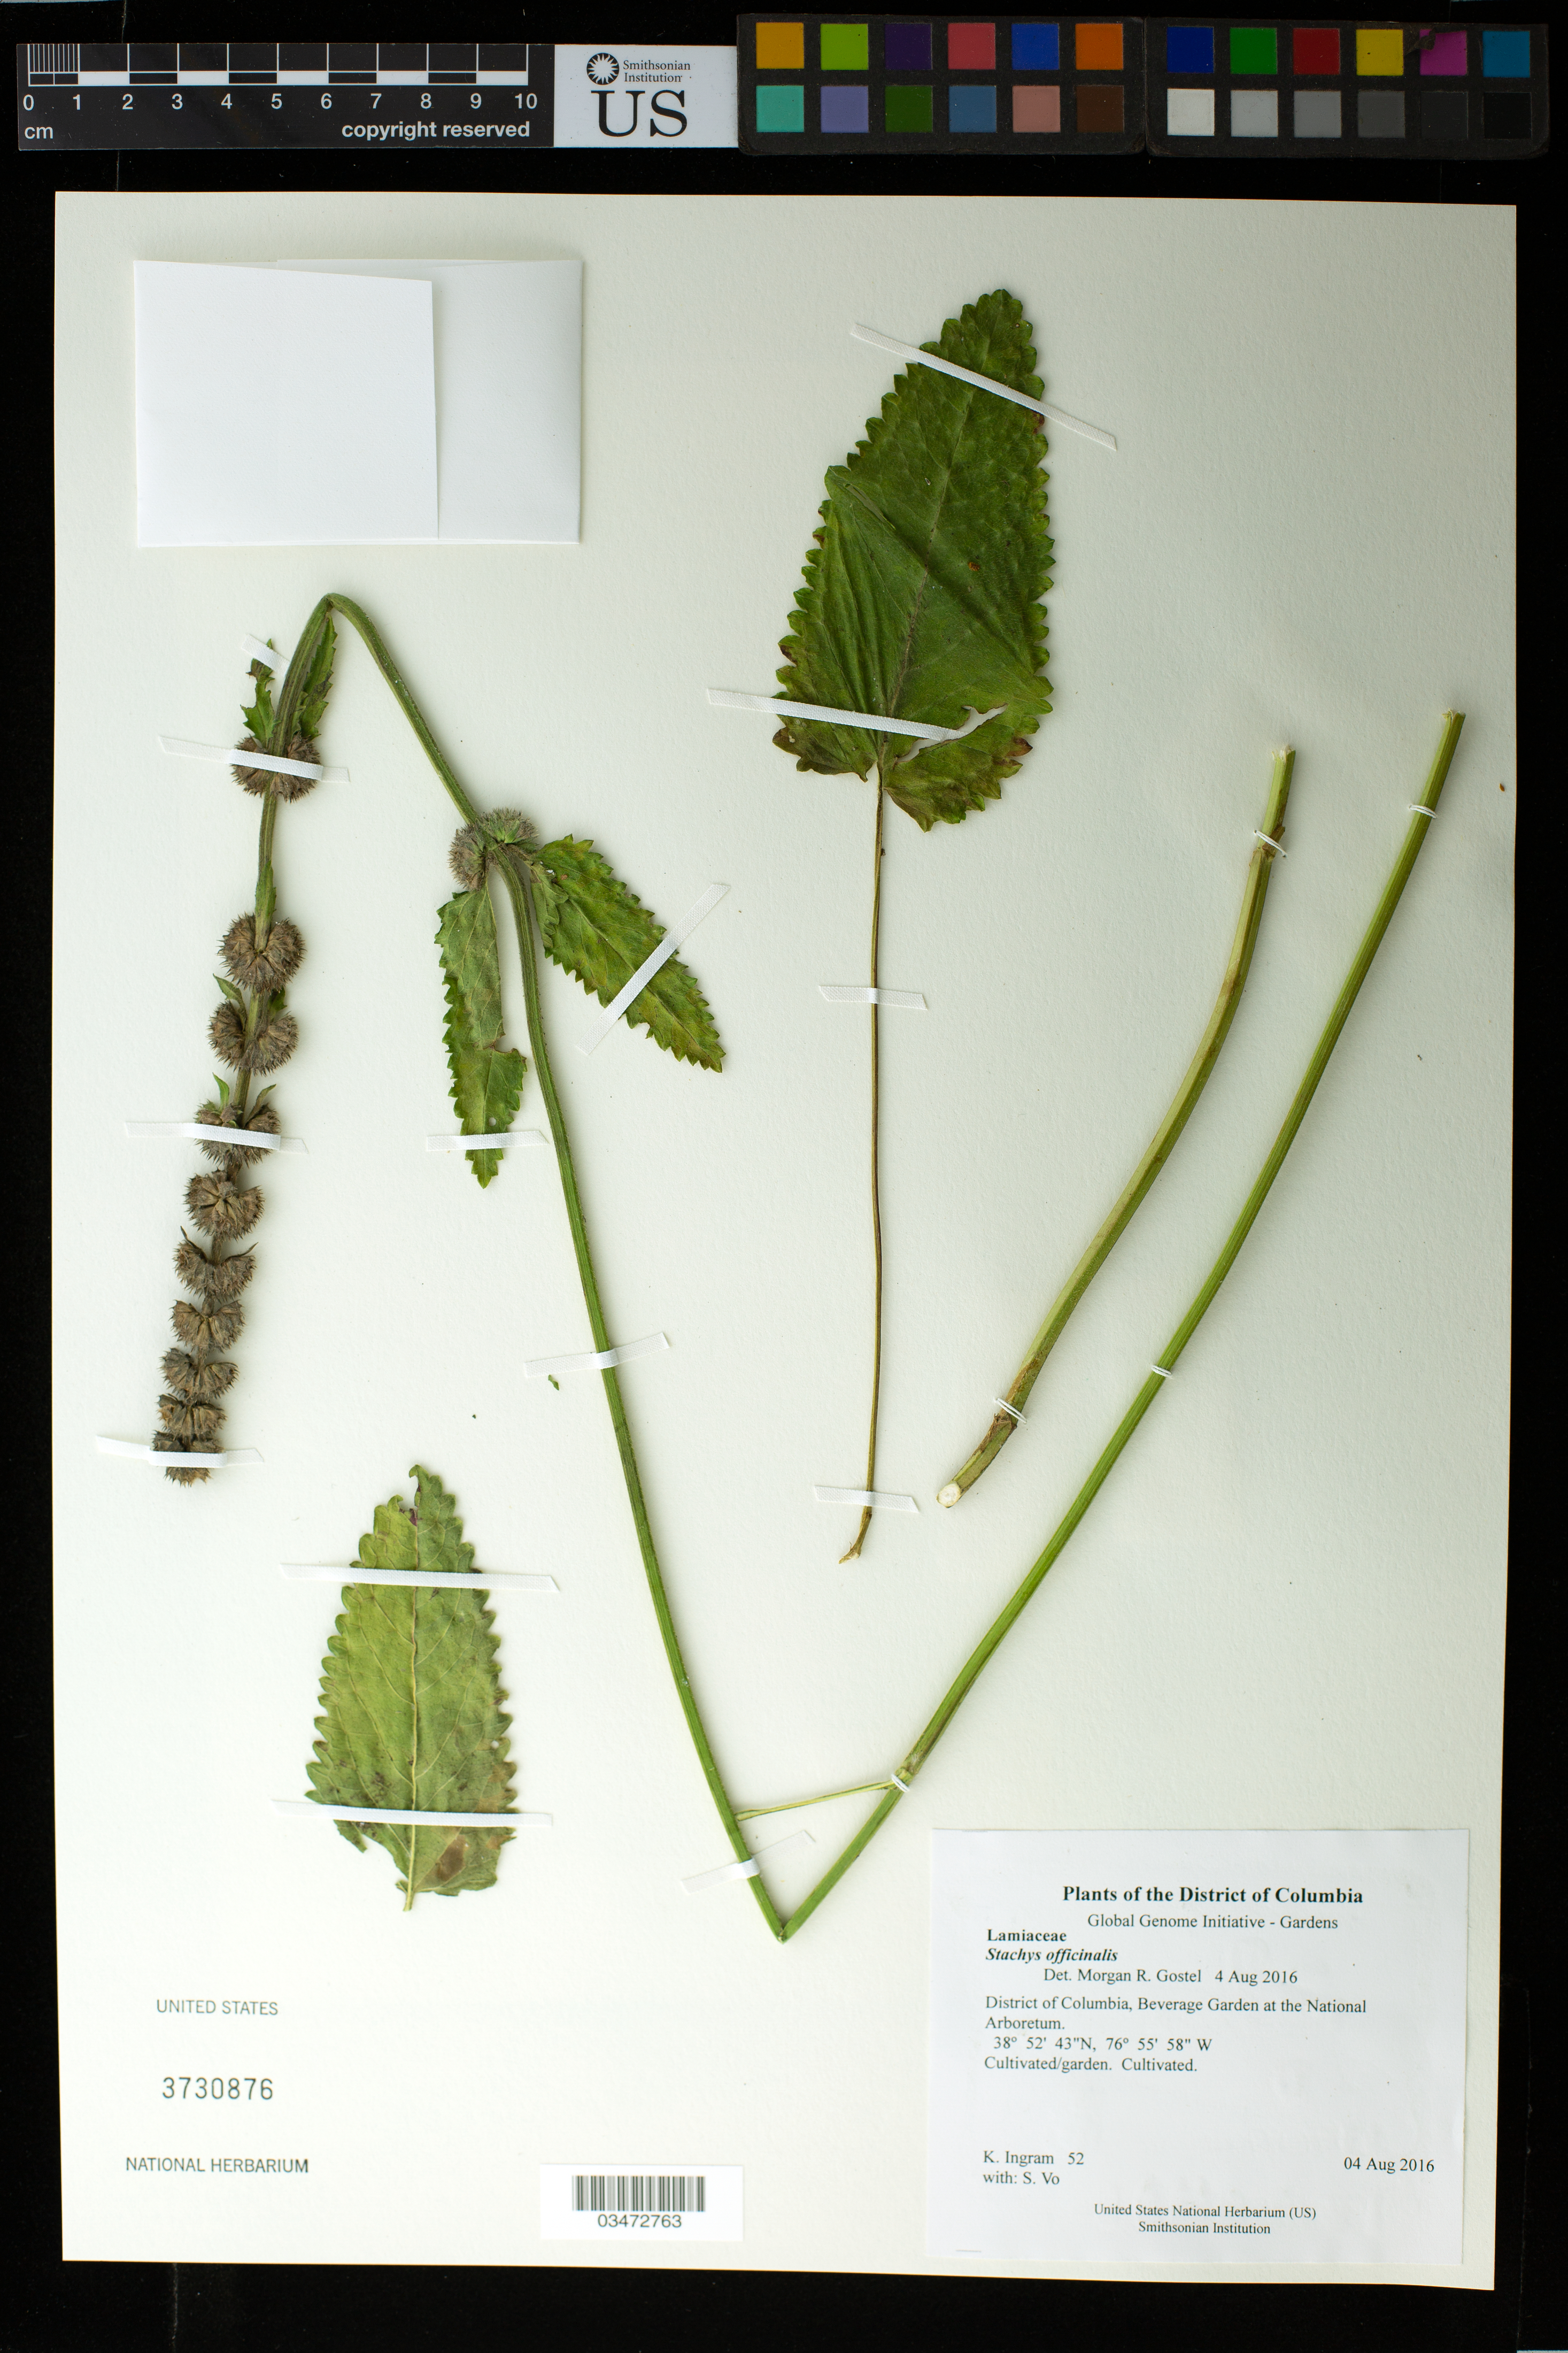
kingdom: Plantae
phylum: Tracheophyta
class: Magnoliopsida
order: Lamiales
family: Lamiaceae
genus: Stachys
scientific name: Stachys officinalis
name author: (L.) Trevis.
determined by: Gostel, M. R.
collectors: K. S. Ingram & S. Vo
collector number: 52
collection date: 2016-08-04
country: United States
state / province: District of Columbia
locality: Beverage Garden at the National Arboretum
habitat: Cultivated/garden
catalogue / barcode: US 3730876